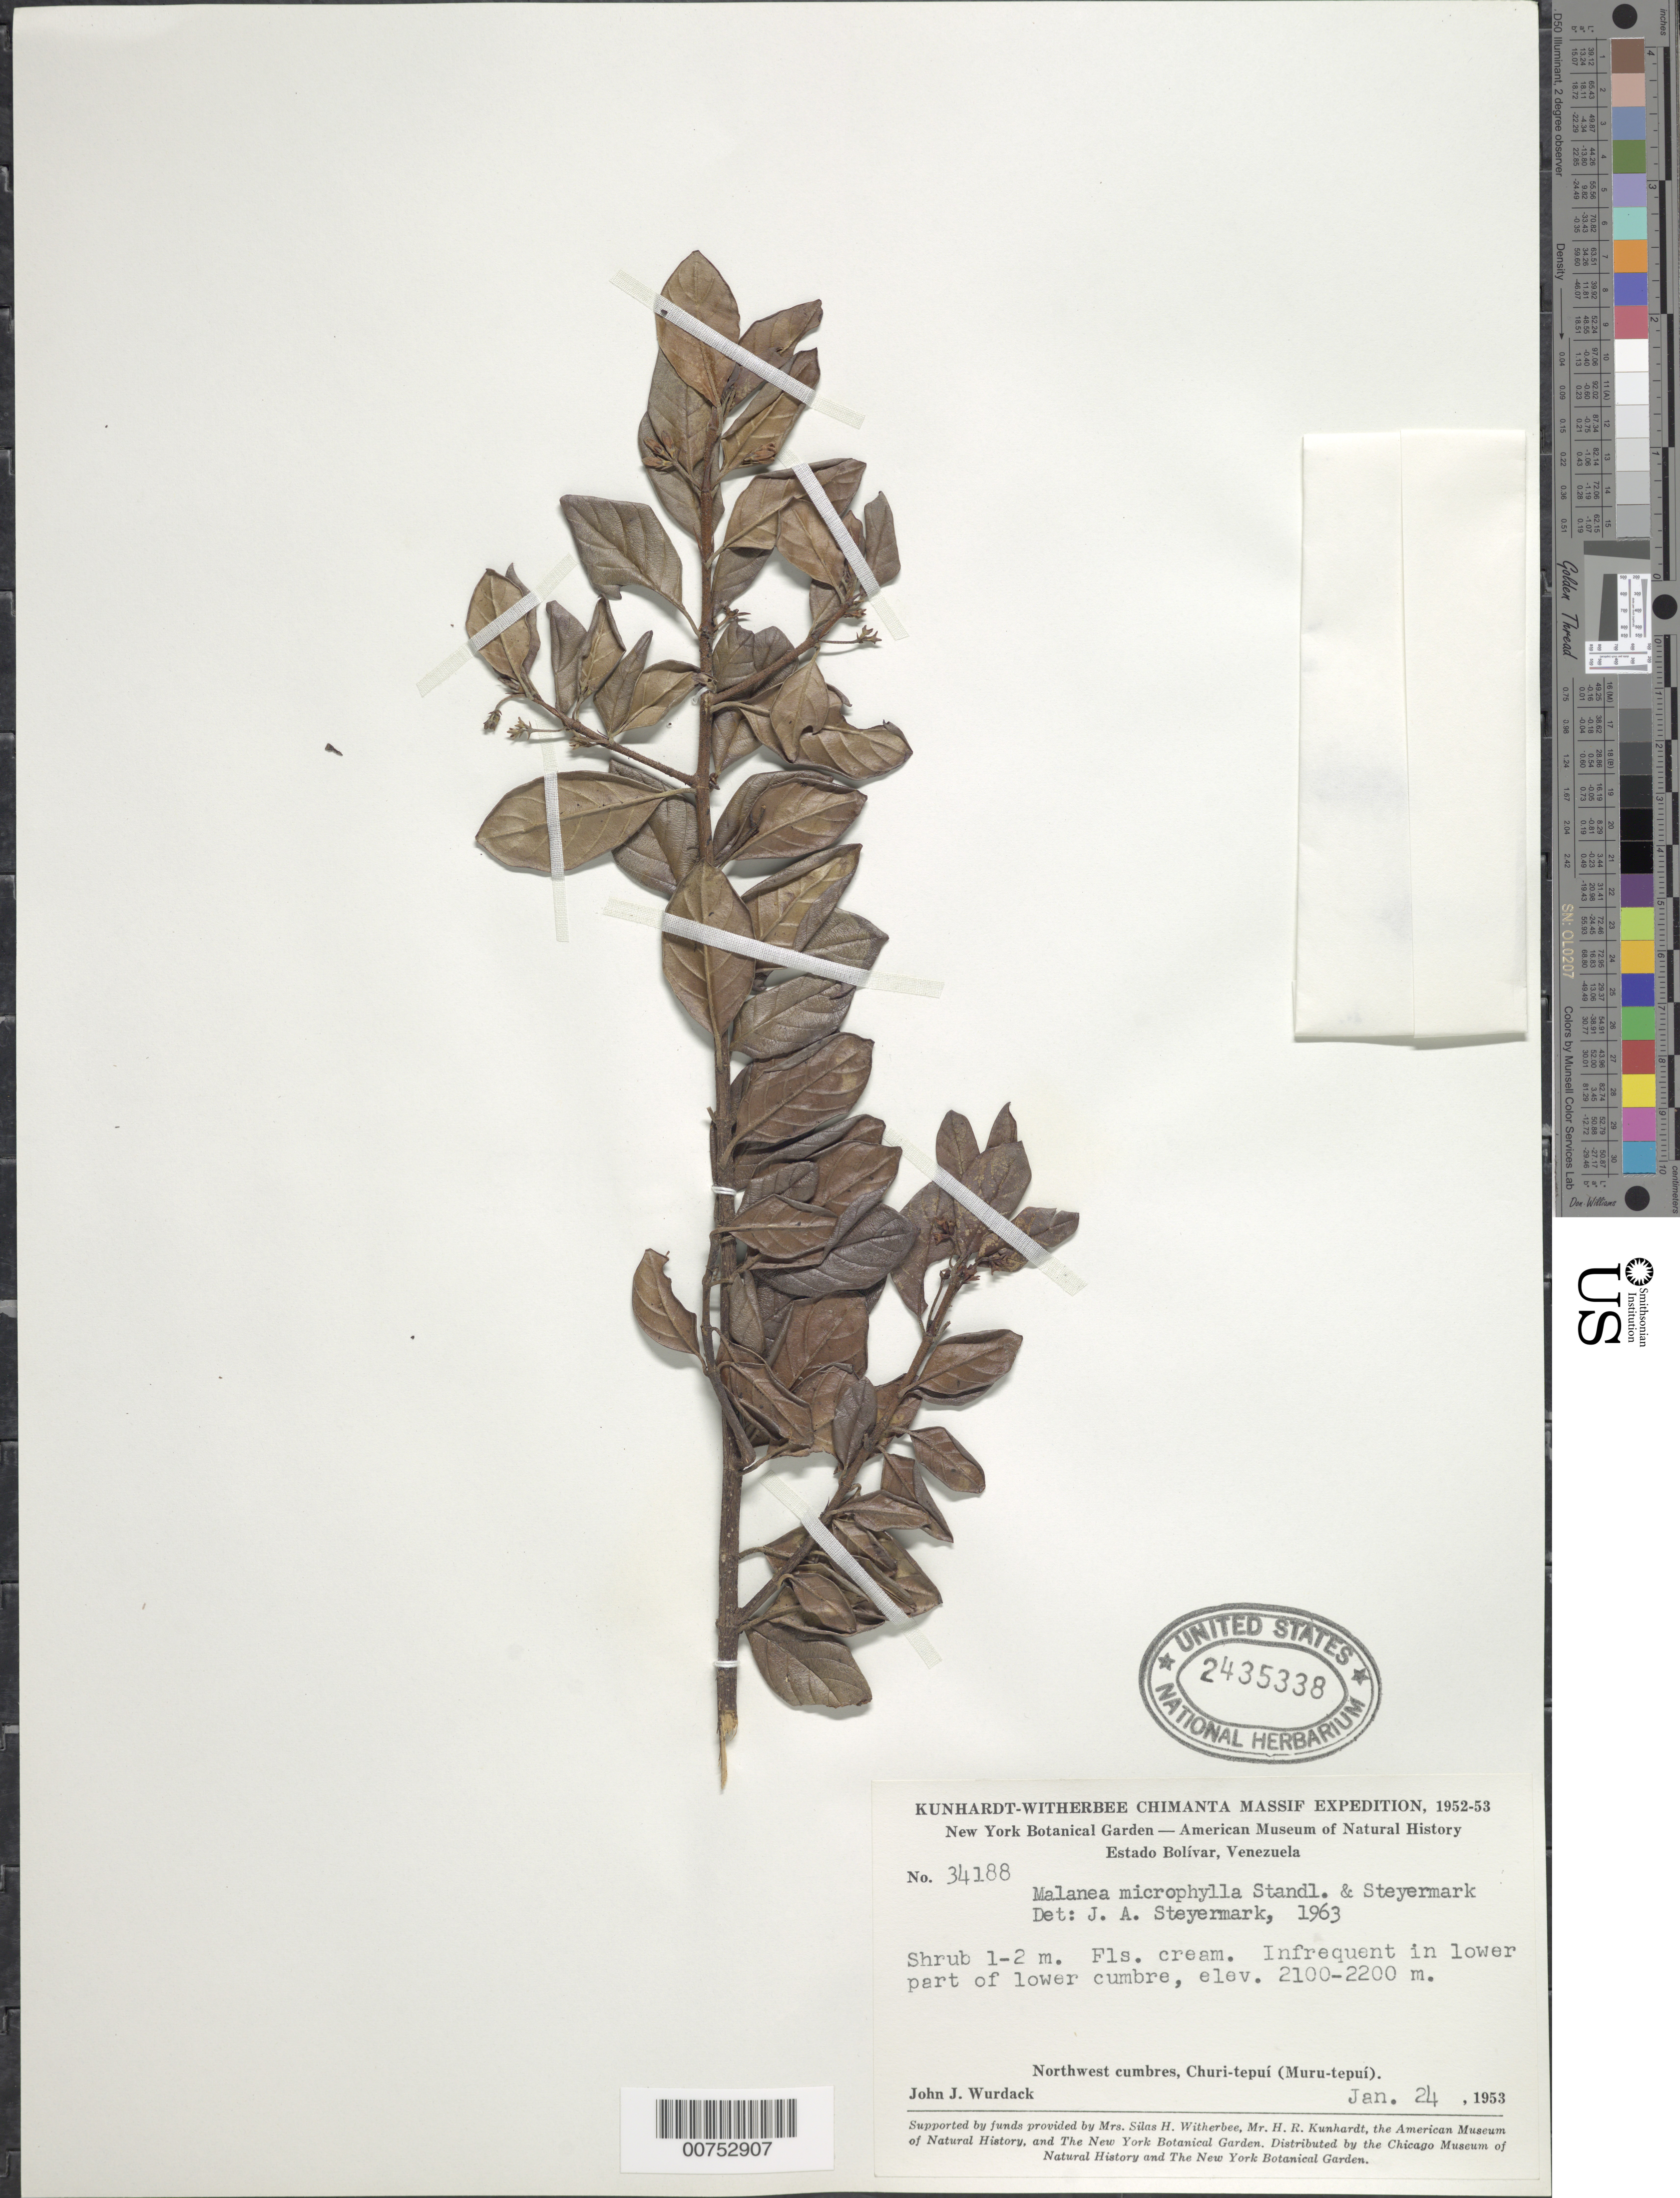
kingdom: Plantae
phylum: Tracheophyta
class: Magnoliopsida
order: Gentianales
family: Rubiaceae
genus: Malanea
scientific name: Malanea microphylla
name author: Standl. & Steyerm.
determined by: Steyermark, Julian A., (VEN)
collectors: J. J. Wurdack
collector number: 34188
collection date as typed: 24-Jan-53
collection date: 1953-01-24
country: Venezuela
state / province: Bolívar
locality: Churi-tepuí (Muru-tepuí)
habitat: Northwest cumbres, in lower part of lower cumbre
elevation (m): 2100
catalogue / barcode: US 2435338